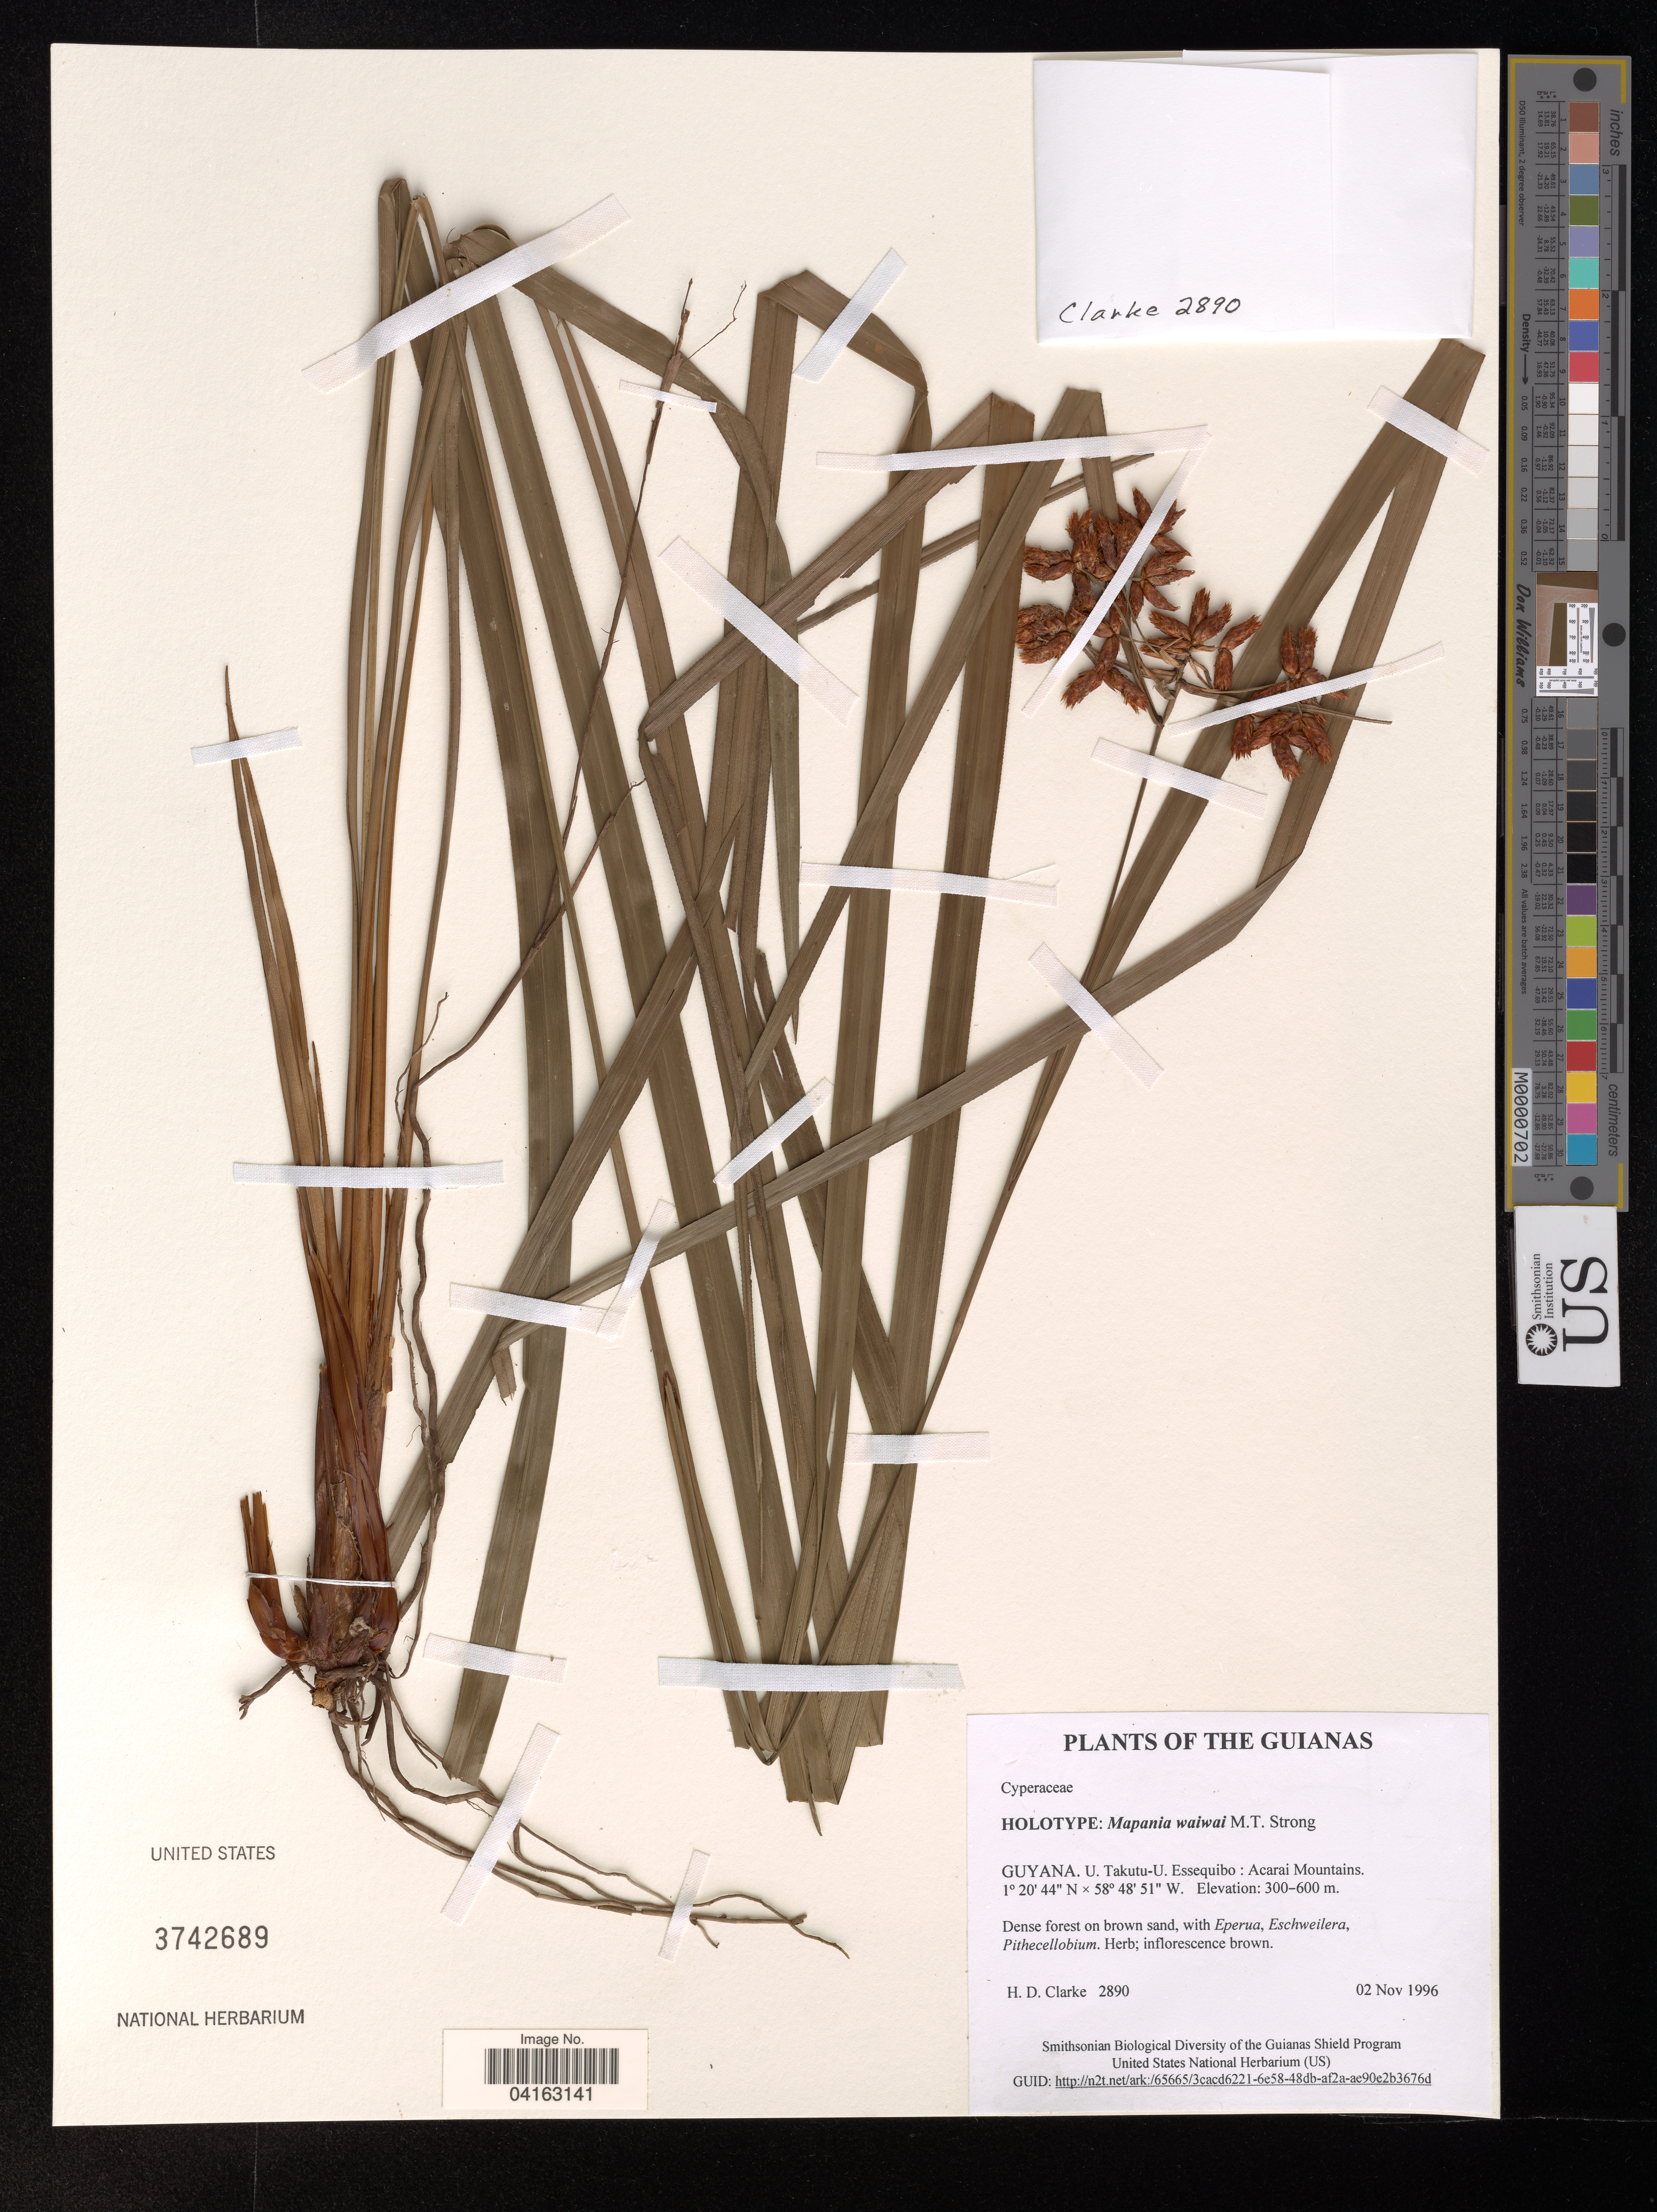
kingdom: Plantae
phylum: Tracheophyta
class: Liliopsida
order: Poales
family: Cyperaceae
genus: Mapania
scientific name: Mapania waiwai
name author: M.T. Strong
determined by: Strong, Mark T., (BOT), Smithsonian Institution - National Museum of Natural History (UNITED STATES)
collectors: H. D. Clarke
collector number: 2890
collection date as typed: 2 November 1996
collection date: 1996-11-02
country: Guyana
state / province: U. Takutu-U. Essequibo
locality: Acarai Mountains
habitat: Dense forest on brown sand, with Eperua, Eschweilera, Pithecellobium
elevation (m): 300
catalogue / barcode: US 3742689